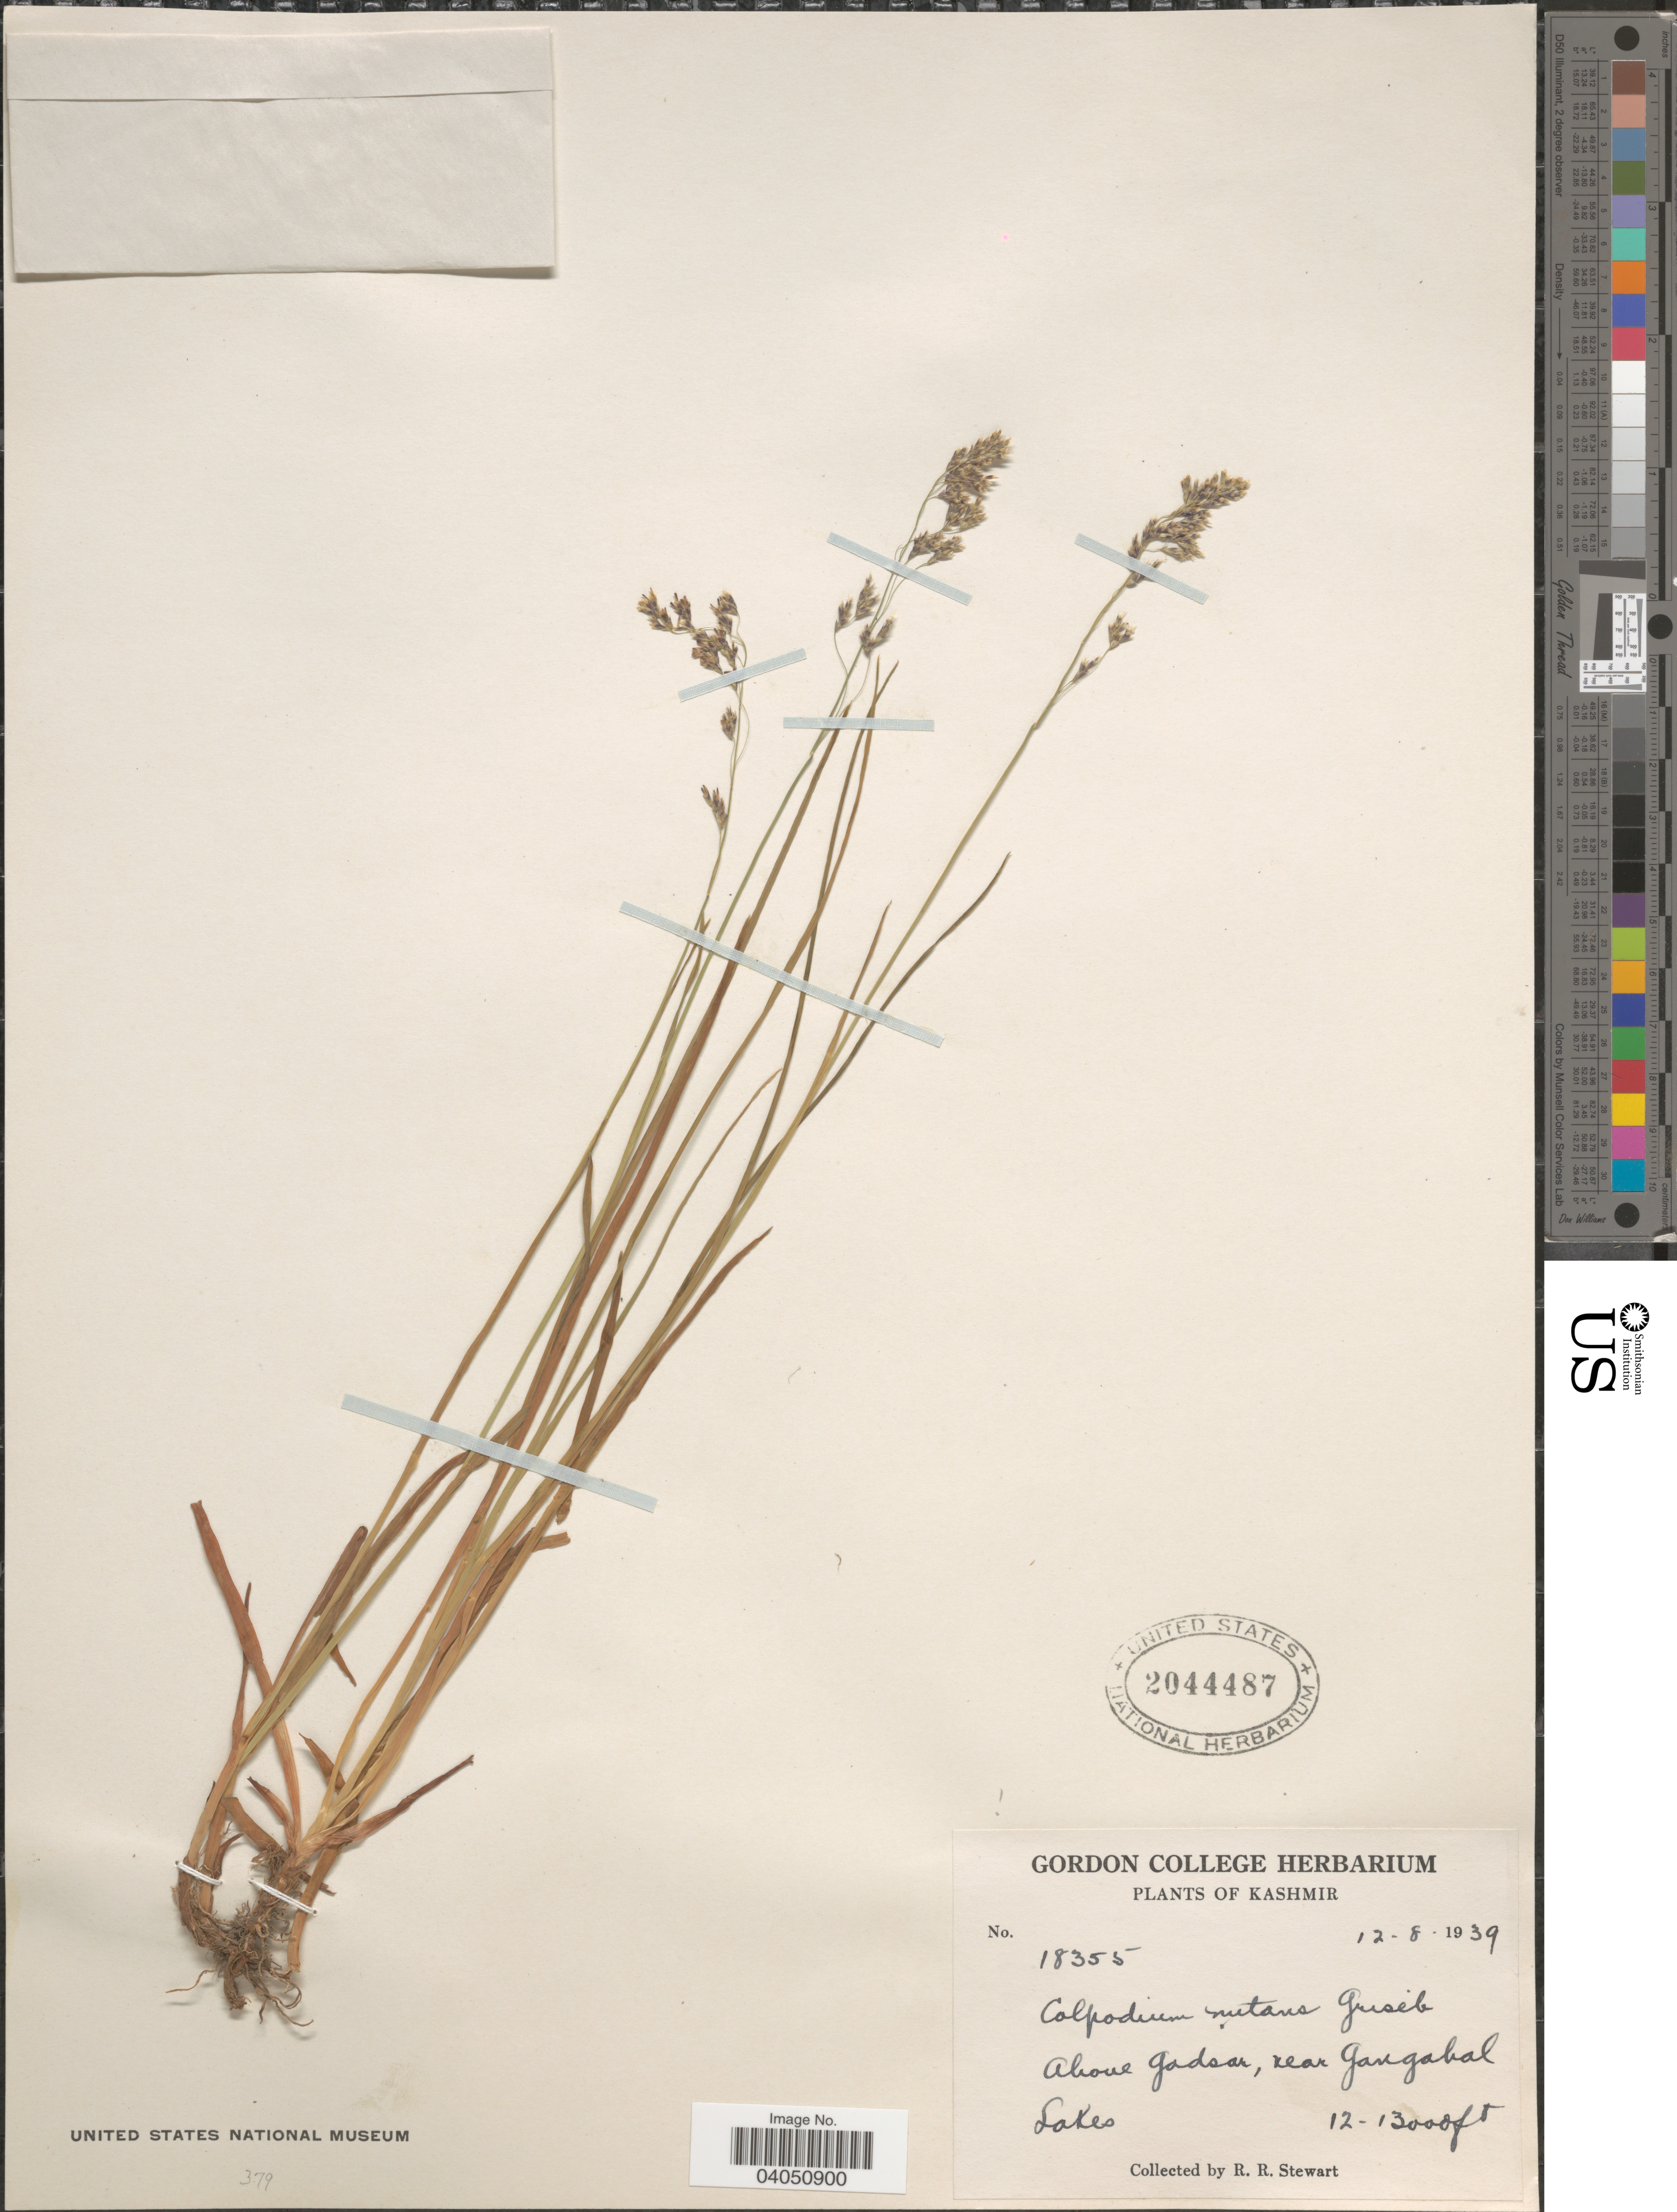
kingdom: Plantae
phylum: Tracheophyta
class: Liliopsida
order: Poales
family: Poaceae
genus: Hyalopoa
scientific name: Hyalopoa nutans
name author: (Griseb.) Tzvelev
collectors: R. Stewart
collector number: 18355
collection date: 1939-08-12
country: India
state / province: Jammu and Kashmir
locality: Kashmir. Above Godsar, near Gangabal Lakes.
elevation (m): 3658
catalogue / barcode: US 2044487